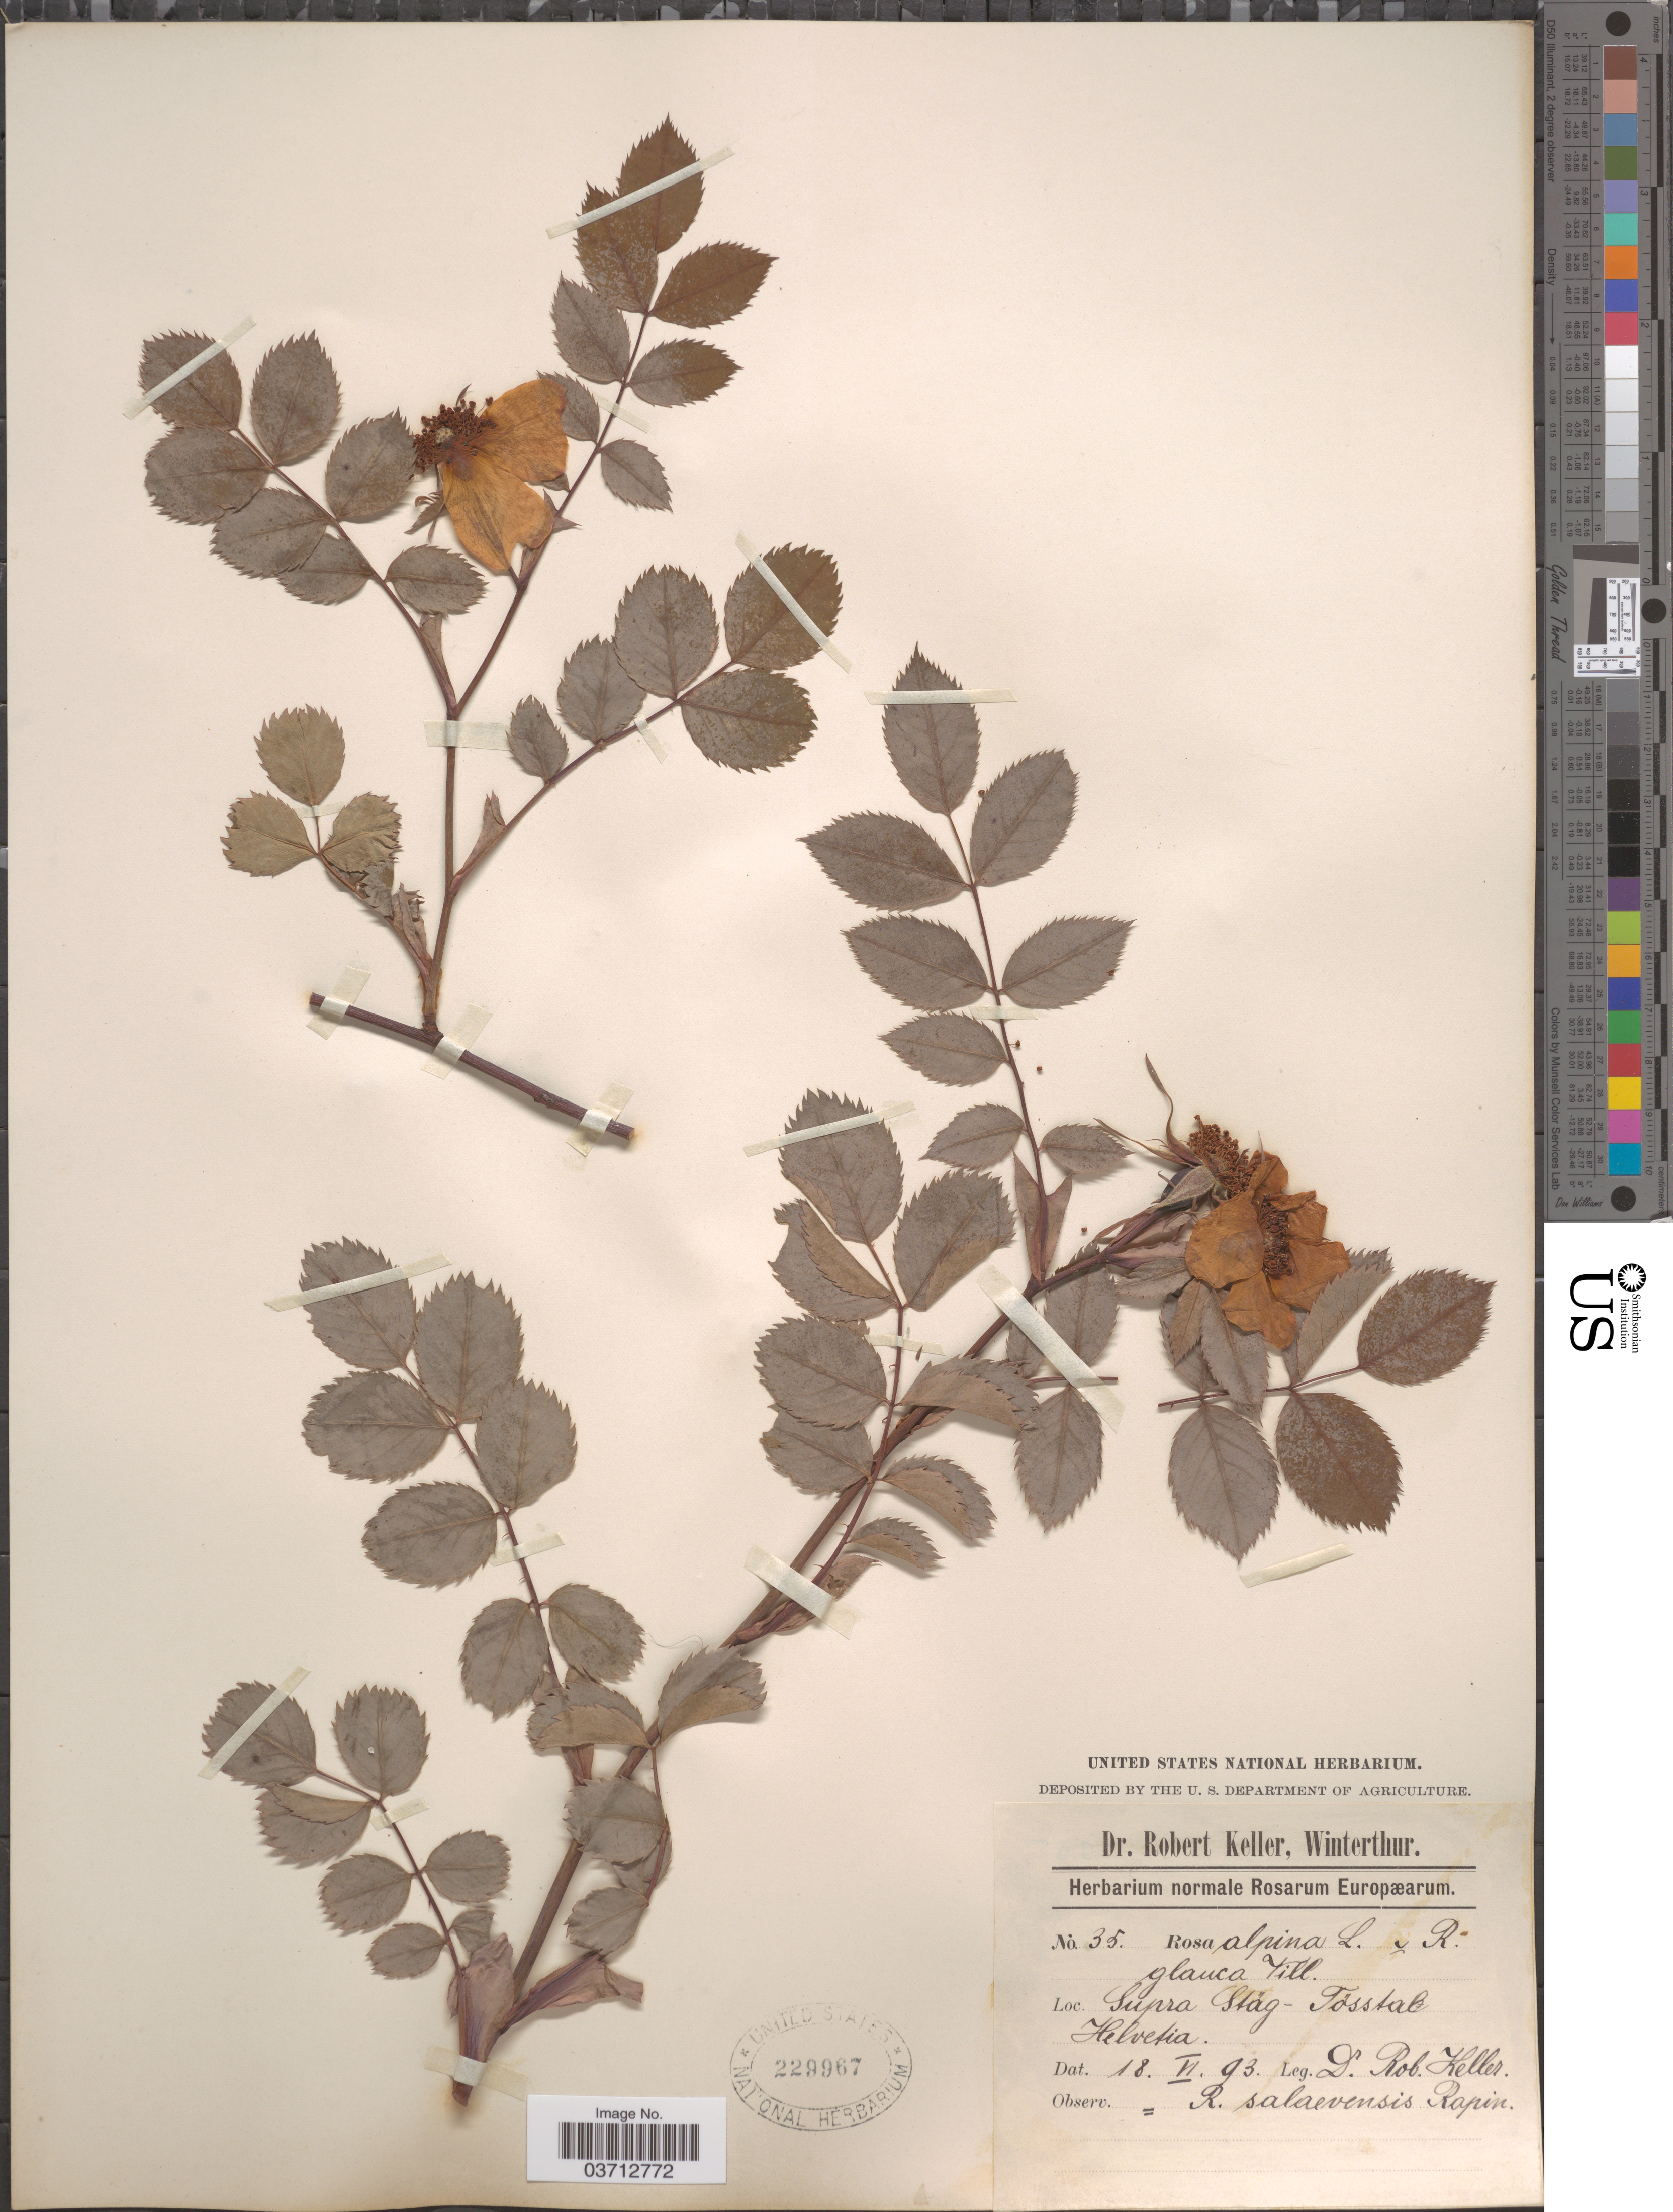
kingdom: Plantae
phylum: Tracheophyta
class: Magnoliopsida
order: Rosales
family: Rosaceae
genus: Rosa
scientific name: Rosa alpina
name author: L.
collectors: R. Keller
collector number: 35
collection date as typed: Transcribed d/m/y: 18/6/93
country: Switzerland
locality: Supra Stäg - Fösstal Helvetia.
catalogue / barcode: US 229967